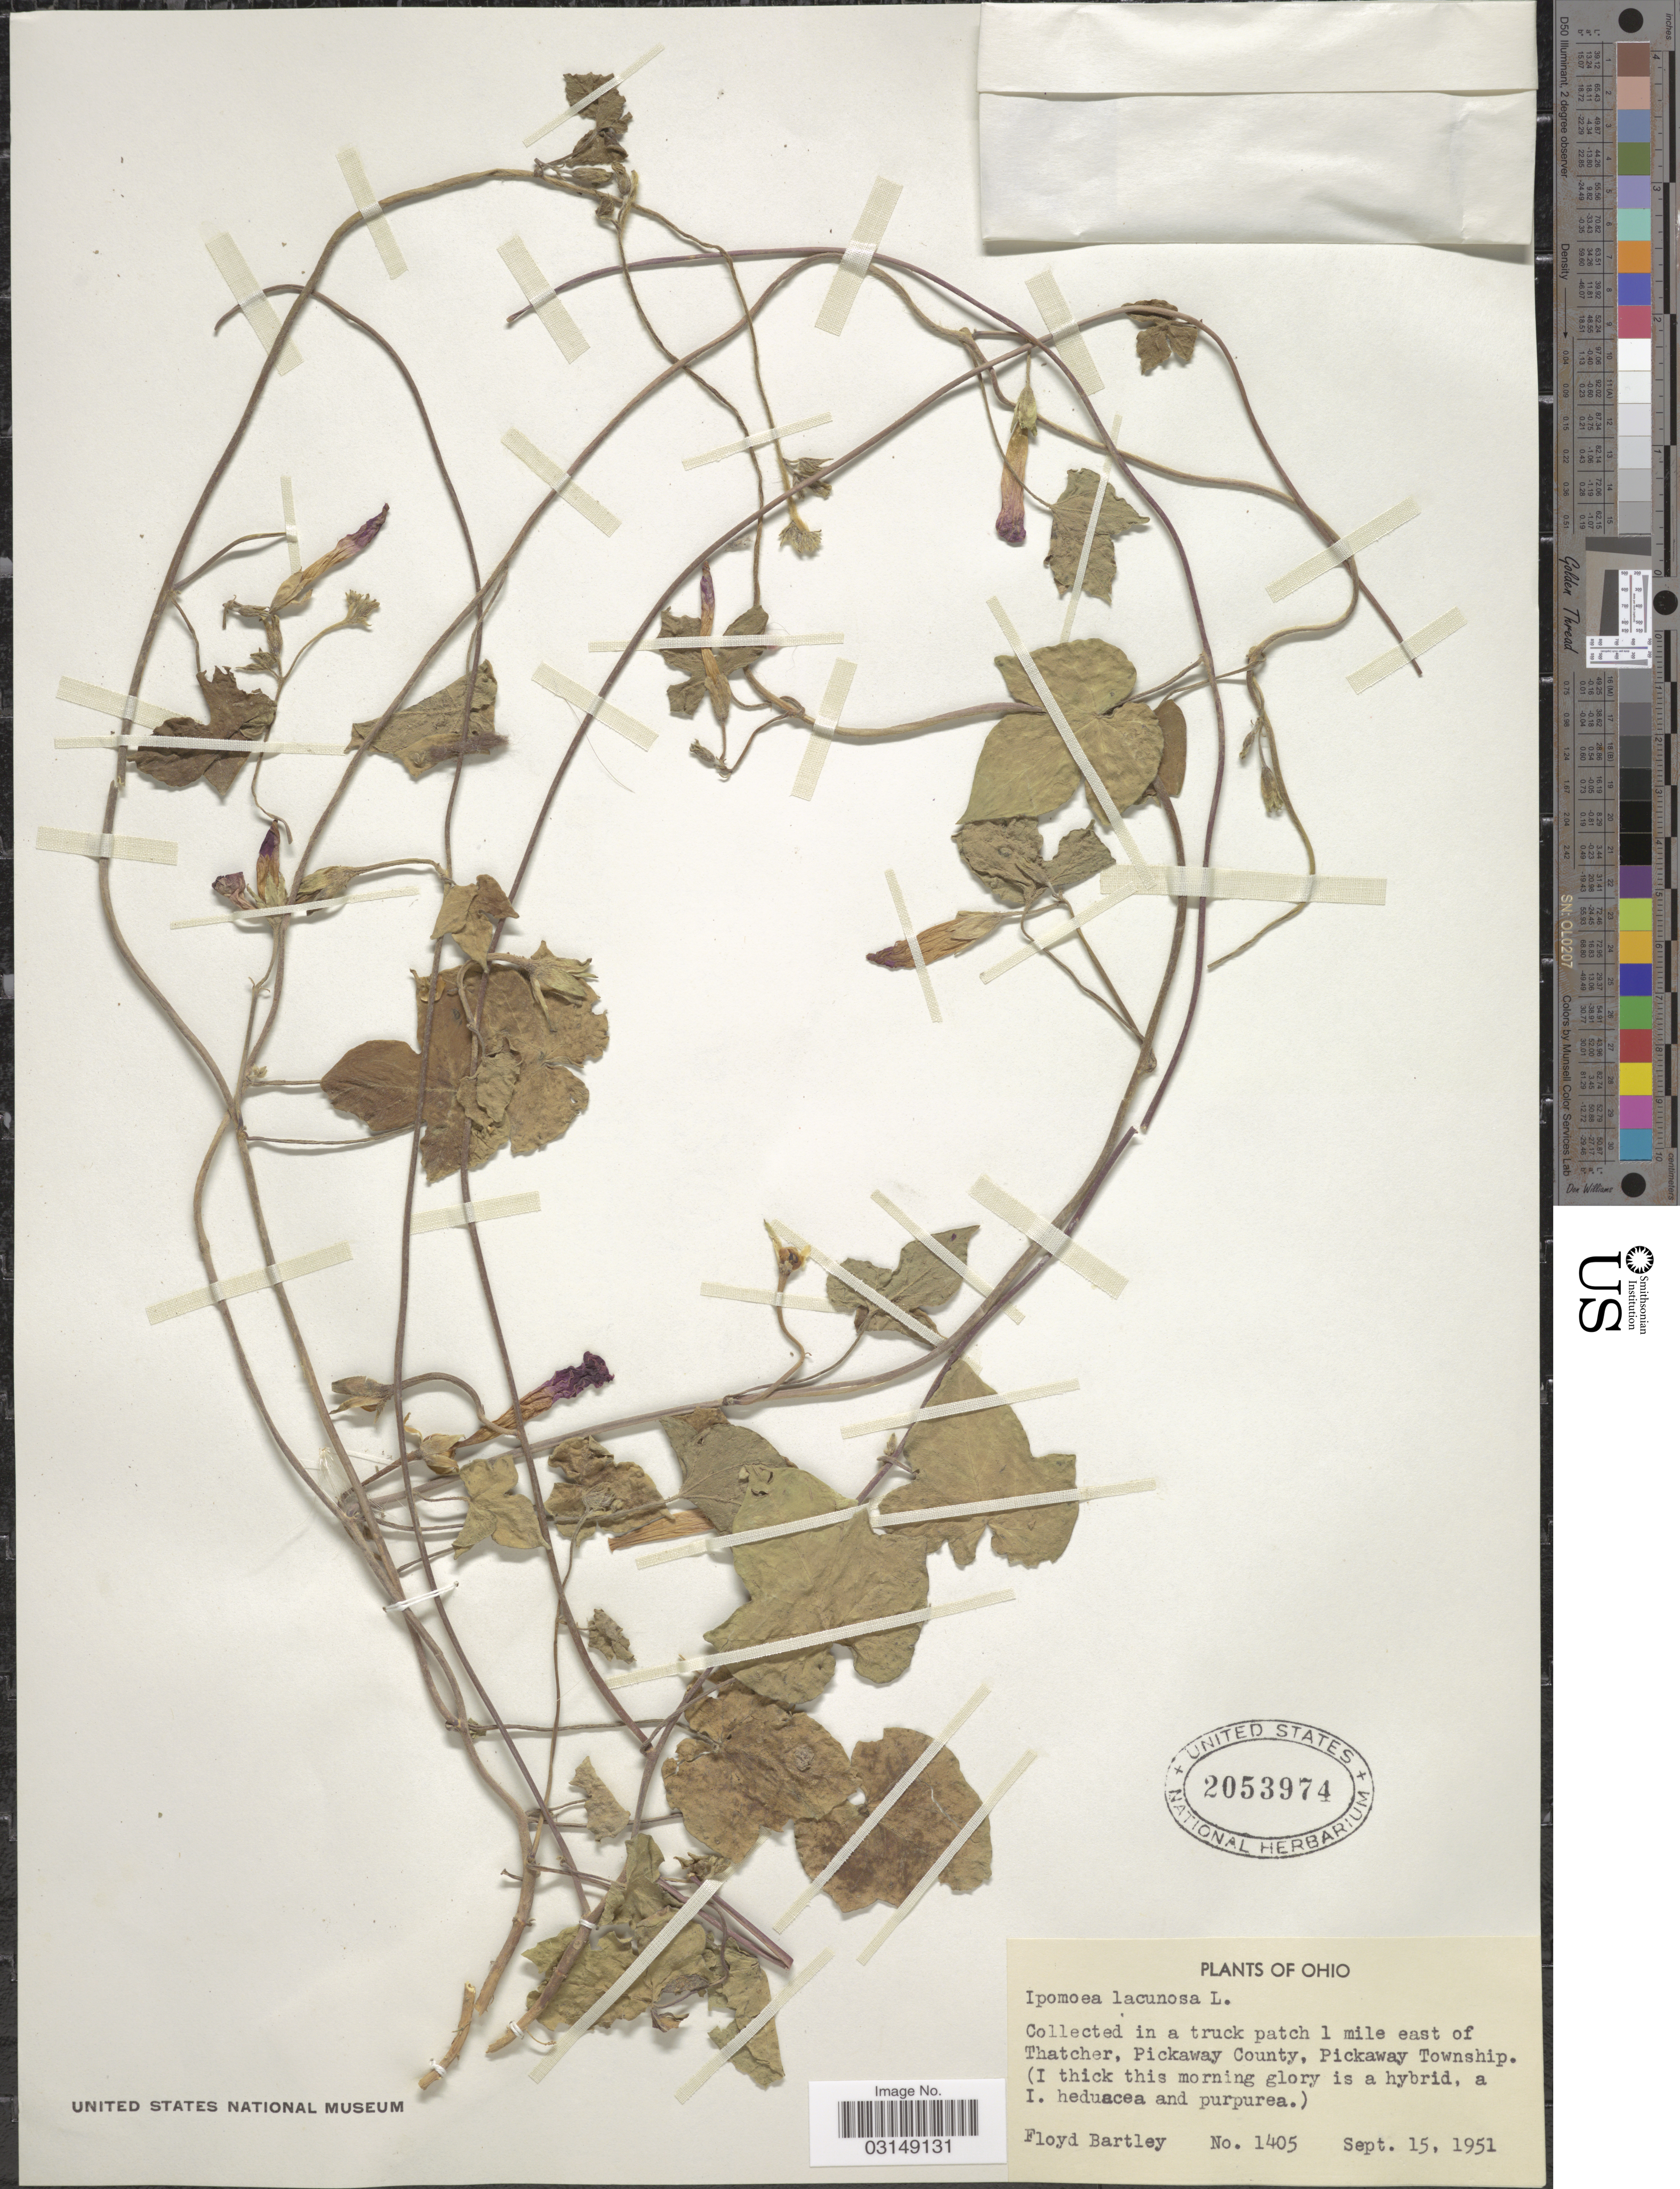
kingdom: Plantae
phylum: Tracheophyta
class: Magnoliopsida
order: Solanales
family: Convolvulaceae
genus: Ipomoea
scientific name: Ipomoea purpurea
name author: (L.) Roth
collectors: F. Bartley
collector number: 1405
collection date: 1951-09-15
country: United States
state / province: Ohio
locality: Truck patch 1 mile east of Thatcher, Pickaway County, Pickaway Township.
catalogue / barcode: US 2053974